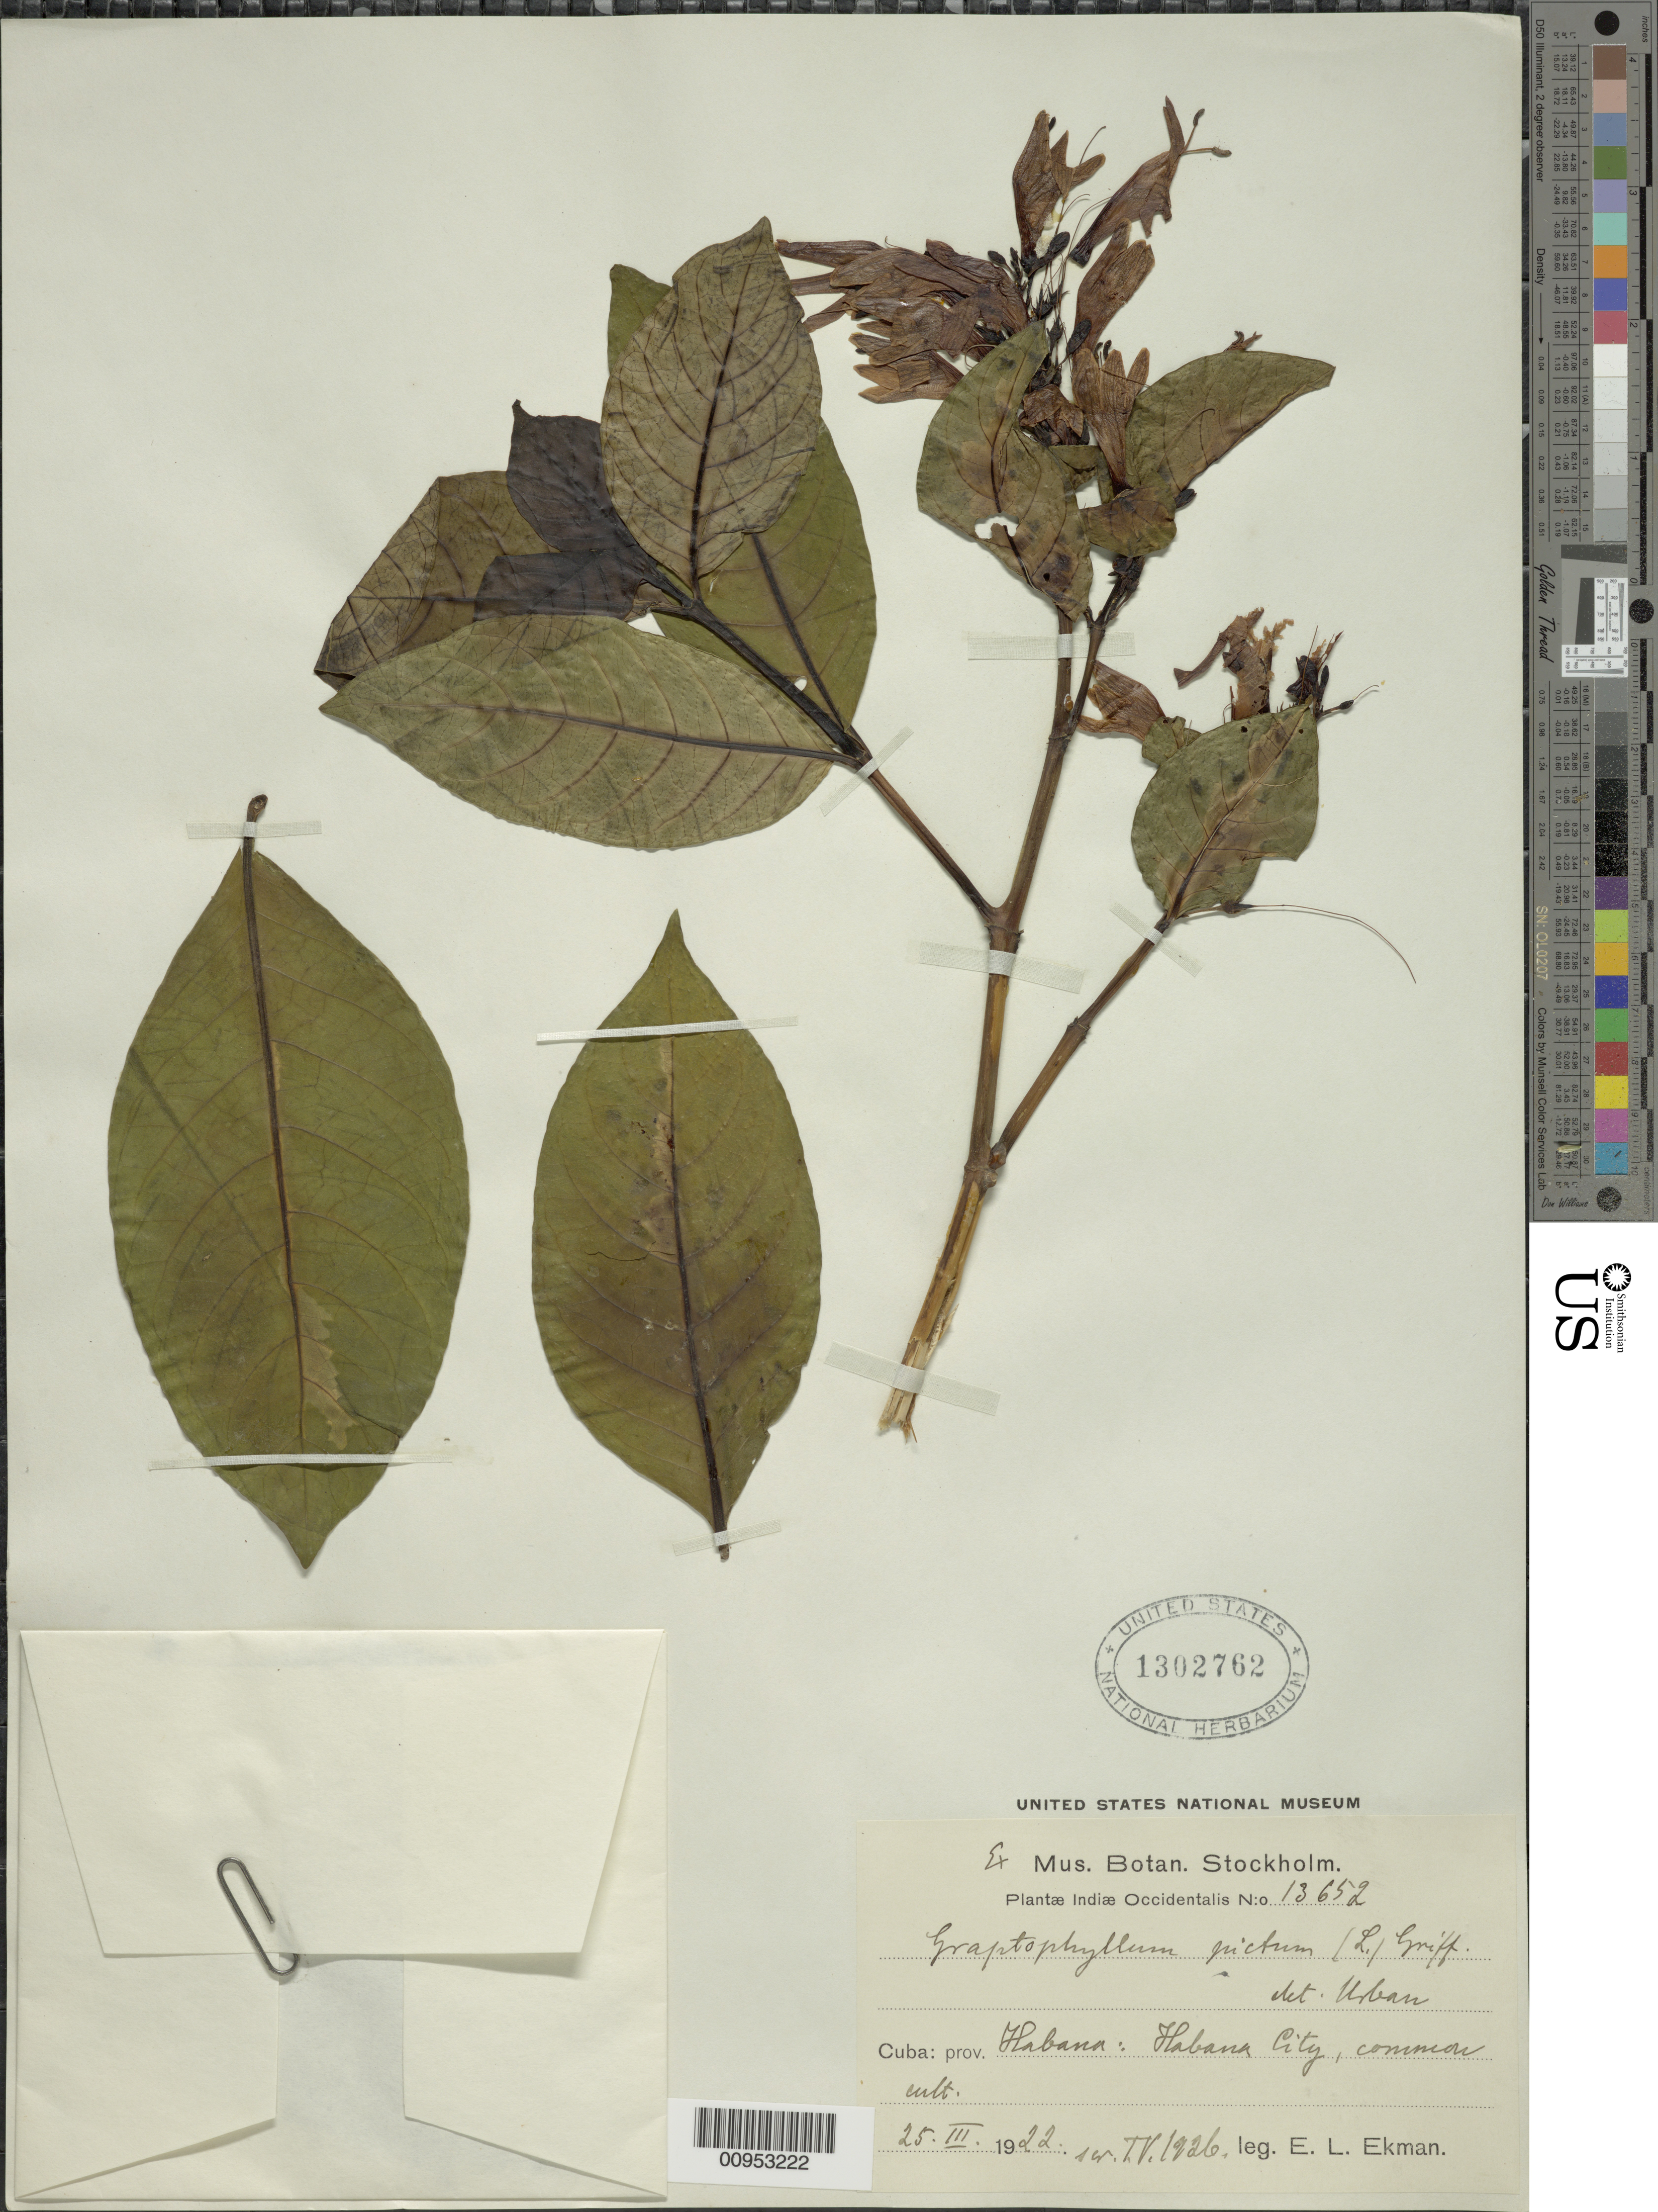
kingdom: Plantae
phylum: Tracheophyta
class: Magnoliopsida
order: Lamiales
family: Acanthaceae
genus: Graptophyllum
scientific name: Graptophyllum pictum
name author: (L.) Griff.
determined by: Urban, --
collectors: E. L. Ekman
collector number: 13652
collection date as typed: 25 Mar 1922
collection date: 1922-03-25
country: Cuba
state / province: La Habana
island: Cuba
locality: Habana City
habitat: Common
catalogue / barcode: US 1302762